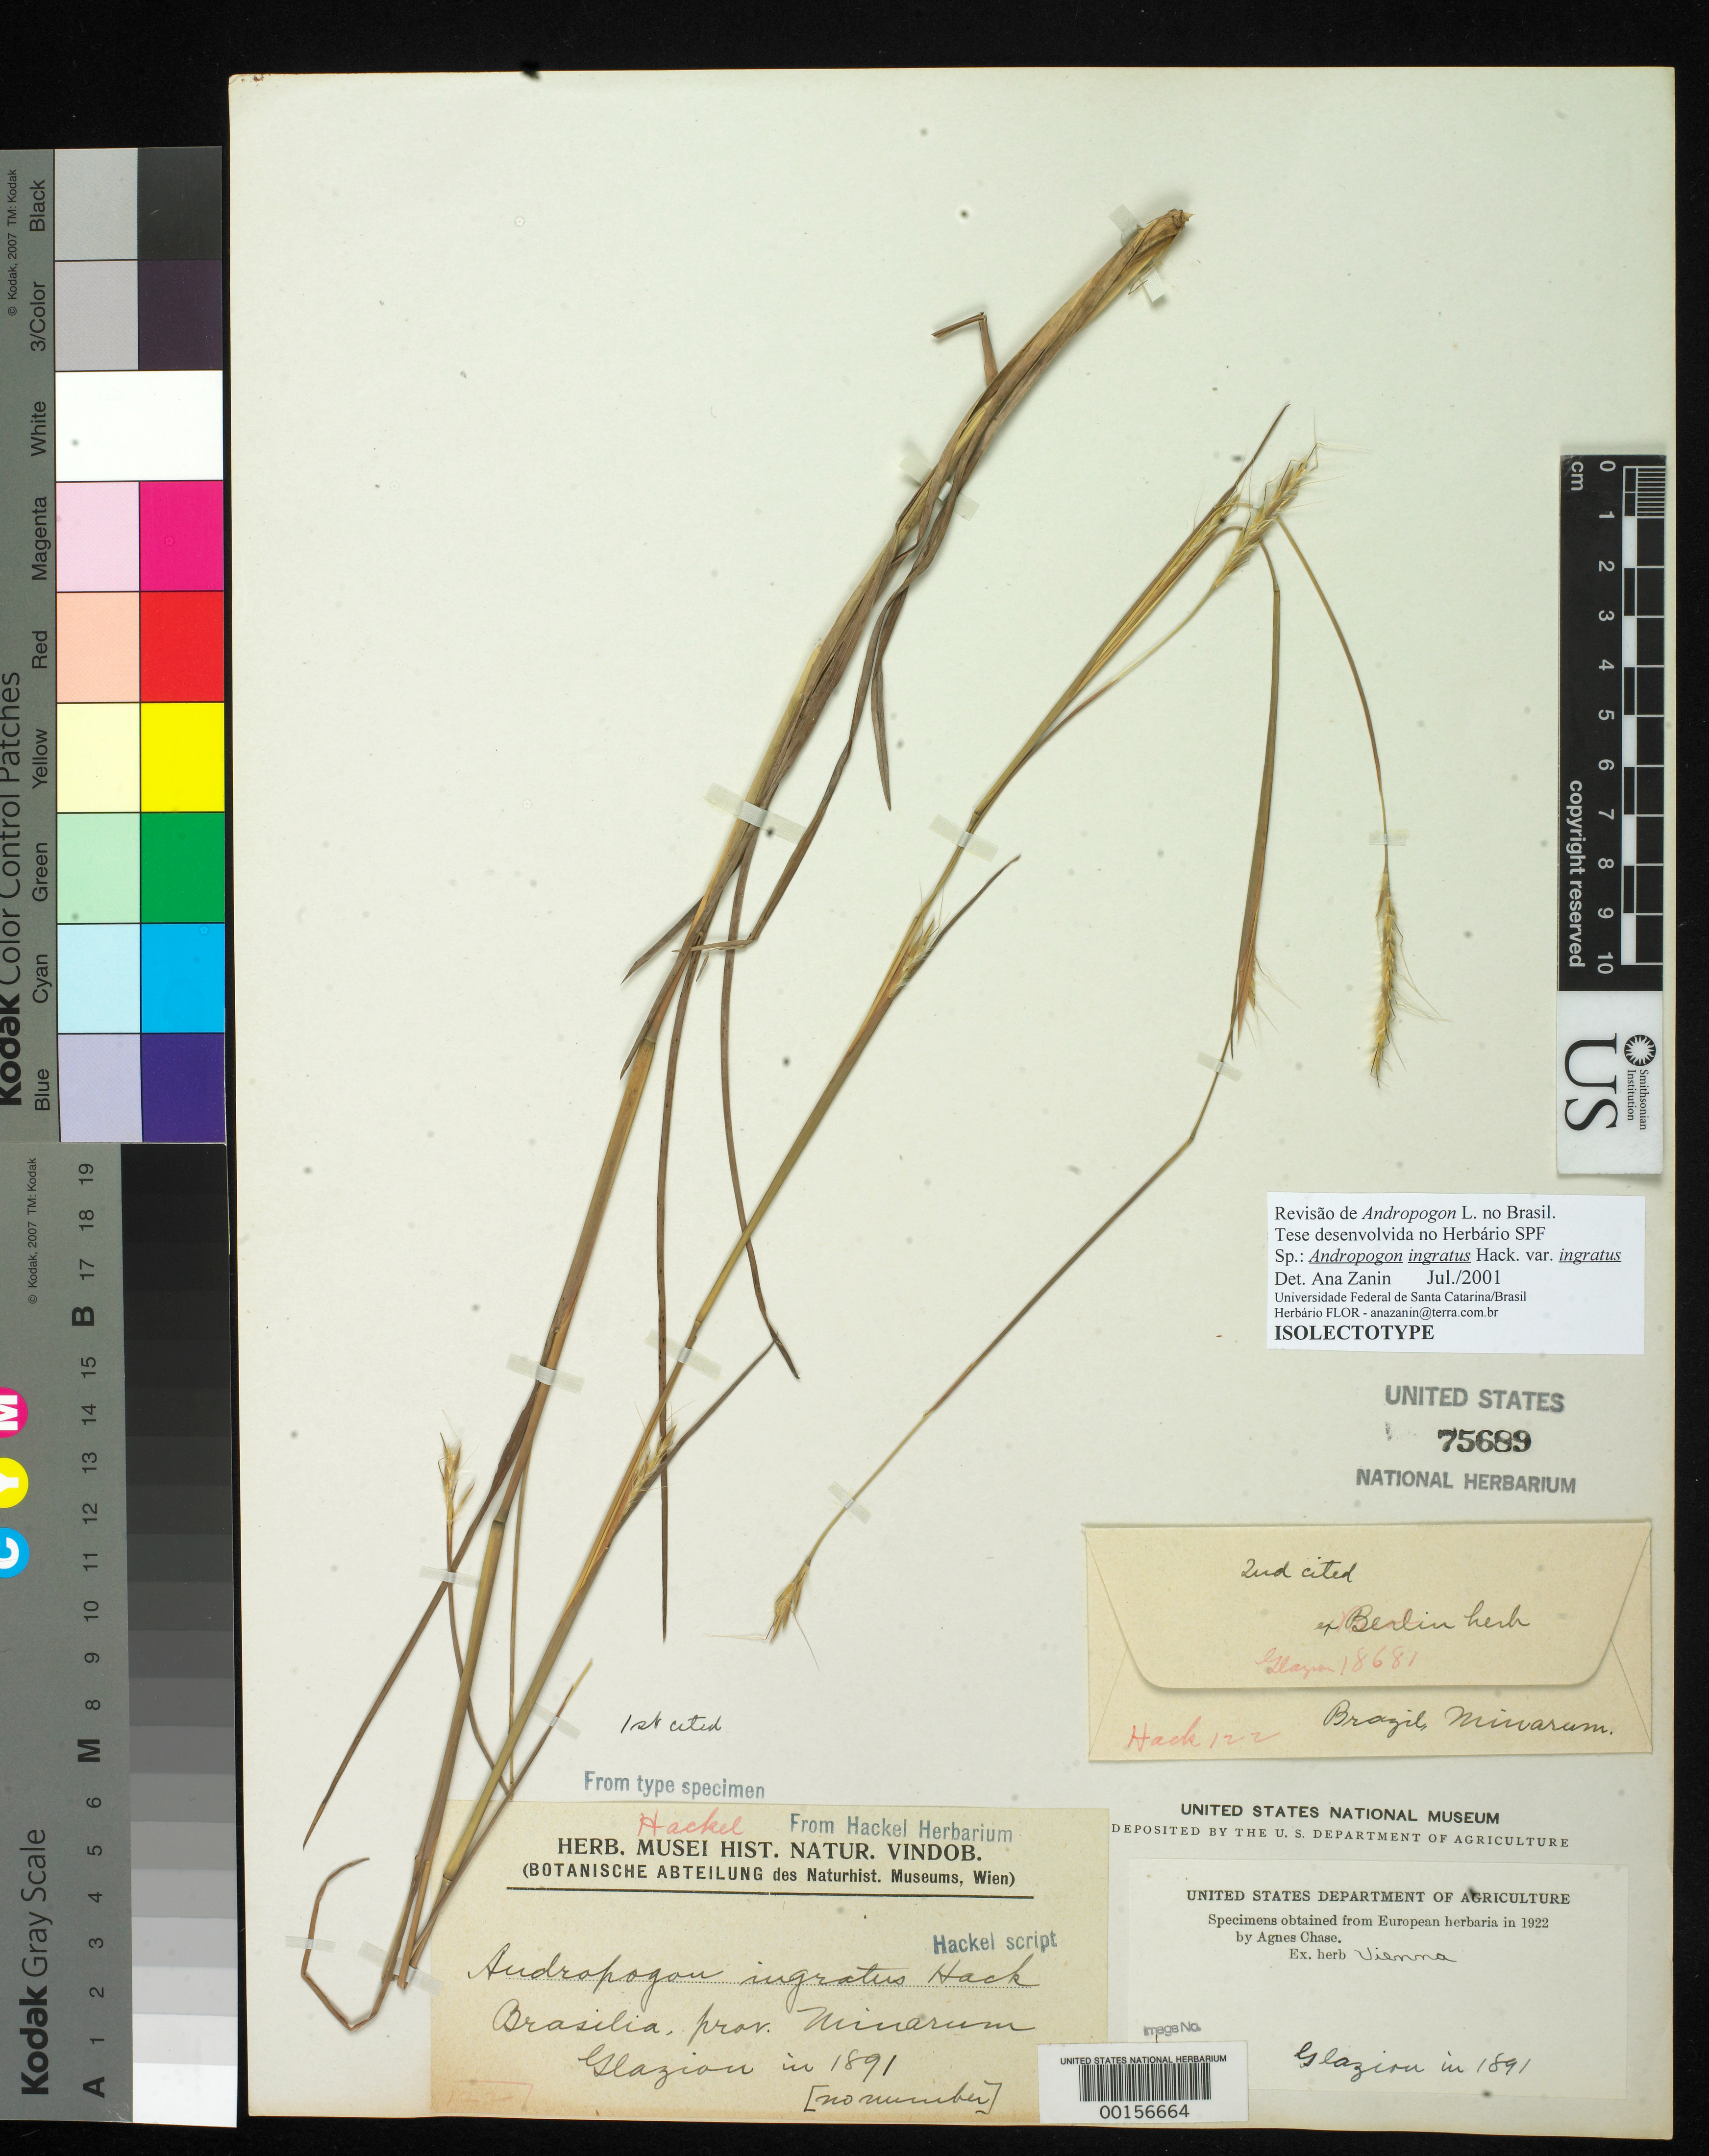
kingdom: Plantae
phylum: Tracheophyta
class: Liliopsida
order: Poales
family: Poaceae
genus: Andropogon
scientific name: Andropogon ingratus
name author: Hack.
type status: Type Fragment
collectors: A. F. M. Glaziou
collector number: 18681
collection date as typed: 1891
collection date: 1891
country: Brazil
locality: Minarum.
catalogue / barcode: US 75689